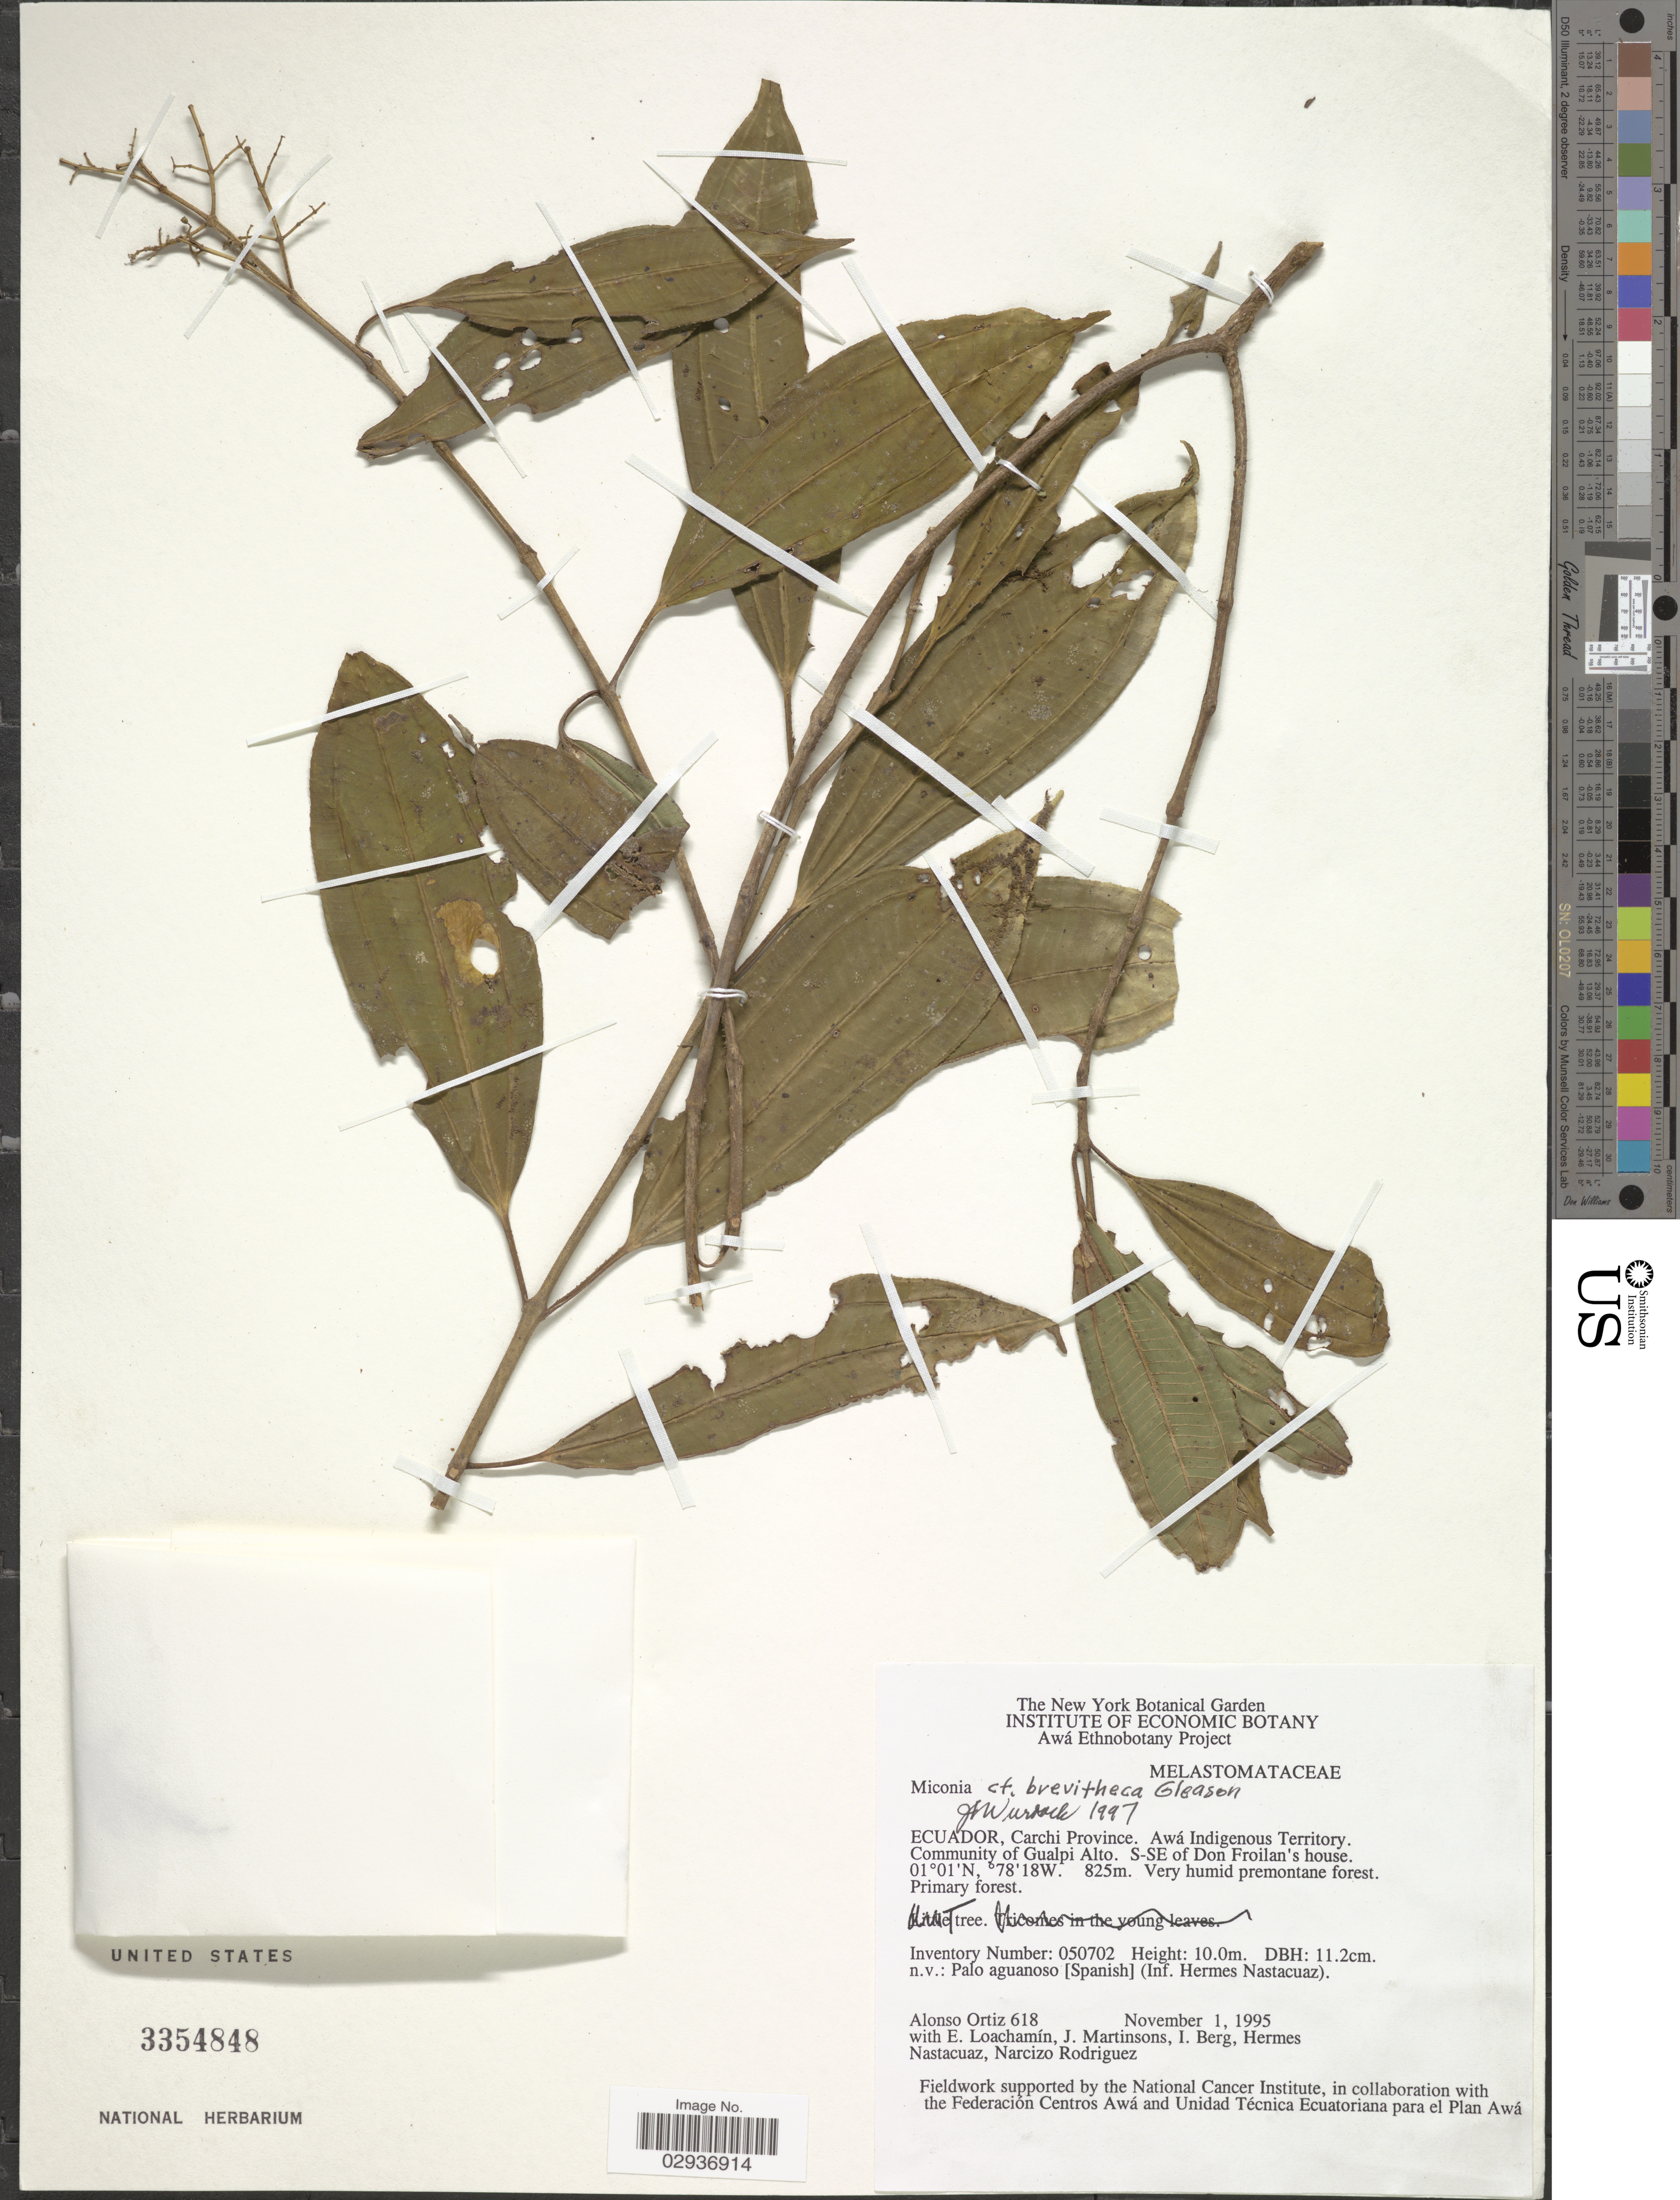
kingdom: Plantae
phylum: Tracheophyta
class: Magnoliopsida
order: Myrtales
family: Melastomataceae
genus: Miconia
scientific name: Miconia brevitheca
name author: Gleason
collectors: A. Ortiz, E. Loachamin, J. Martinsons, I. Berg & et al.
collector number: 618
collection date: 1995-11-01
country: Ecuador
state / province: Carchi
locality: Awá Indigenous Territory. Community of Gualpi Alto. S-SE of Don Froilan's house.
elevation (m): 825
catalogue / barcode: US 3354848